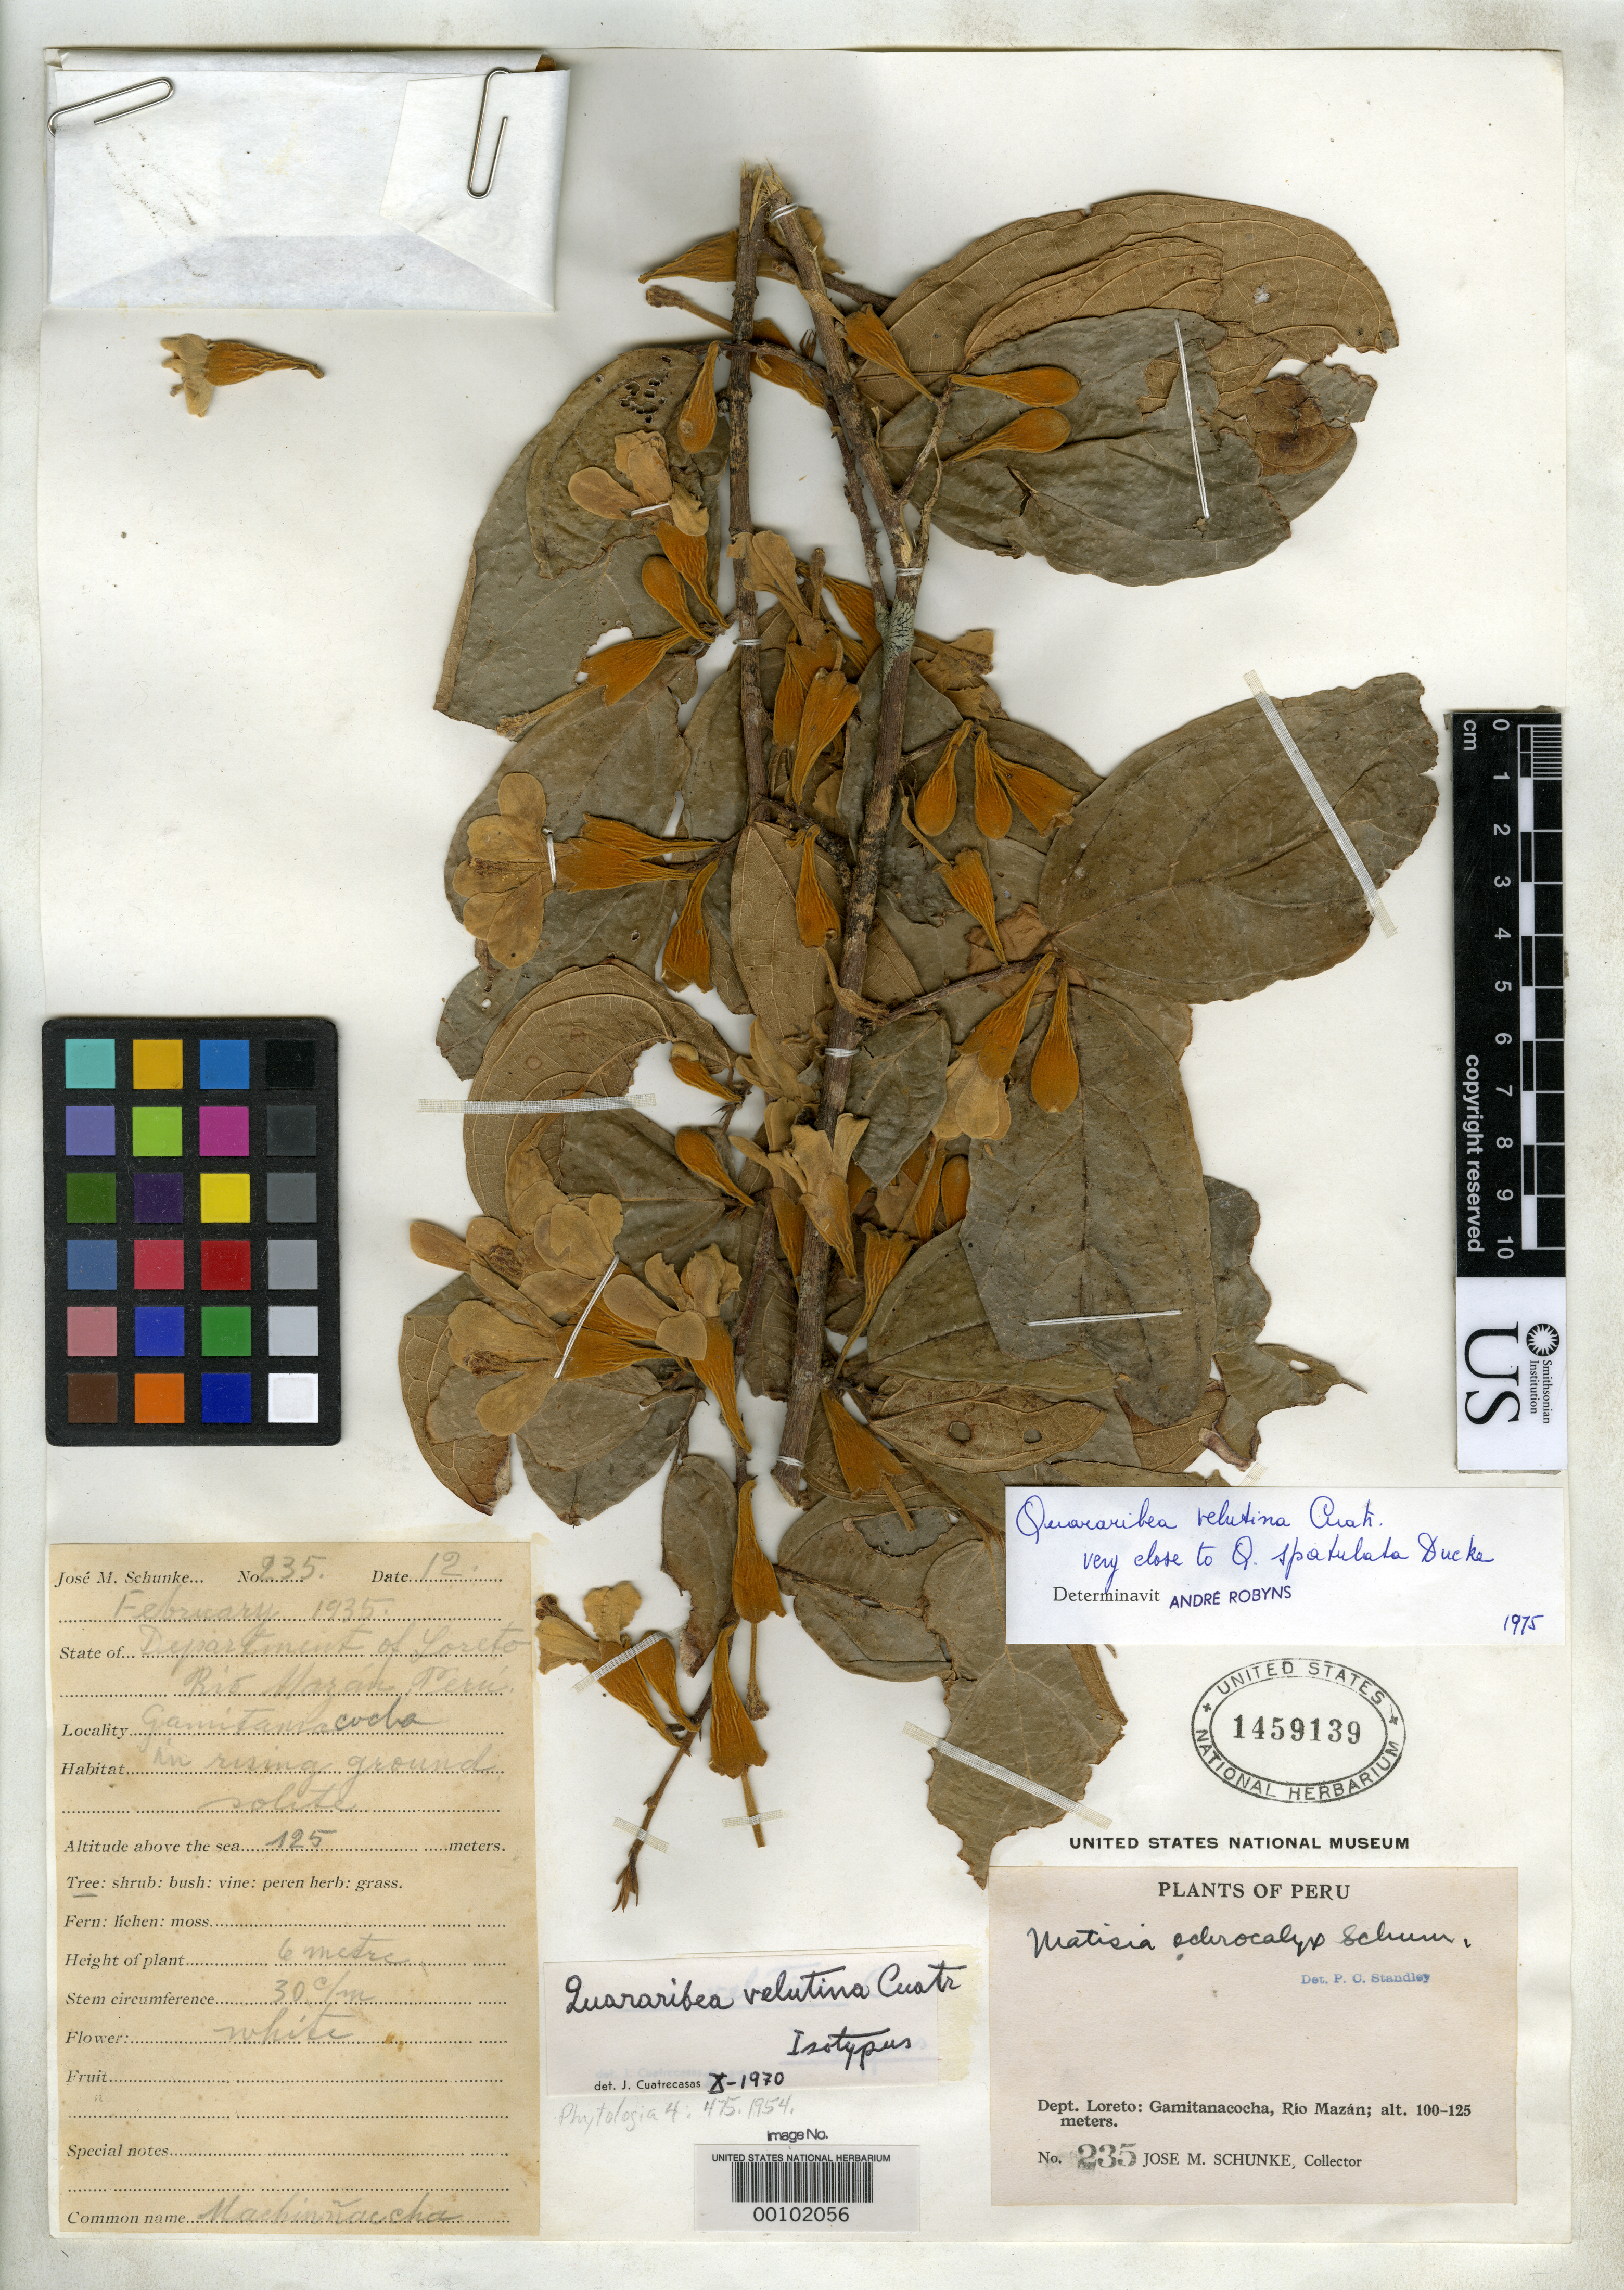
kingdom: Plantae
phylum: Tracheophyta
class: Magnoliopsida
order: Malvales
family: Malvaceae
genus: Quararibea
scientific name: Quararibea velutina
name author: Cuatrec.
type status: Isotype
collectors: J. M. Schunke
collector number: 235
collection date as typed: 12 Feb 1935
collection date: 1935-02-12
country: Peru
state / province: Loreto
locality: Gamitanacocha, Rio Mazan.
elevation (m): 125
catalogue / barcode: US 1459139